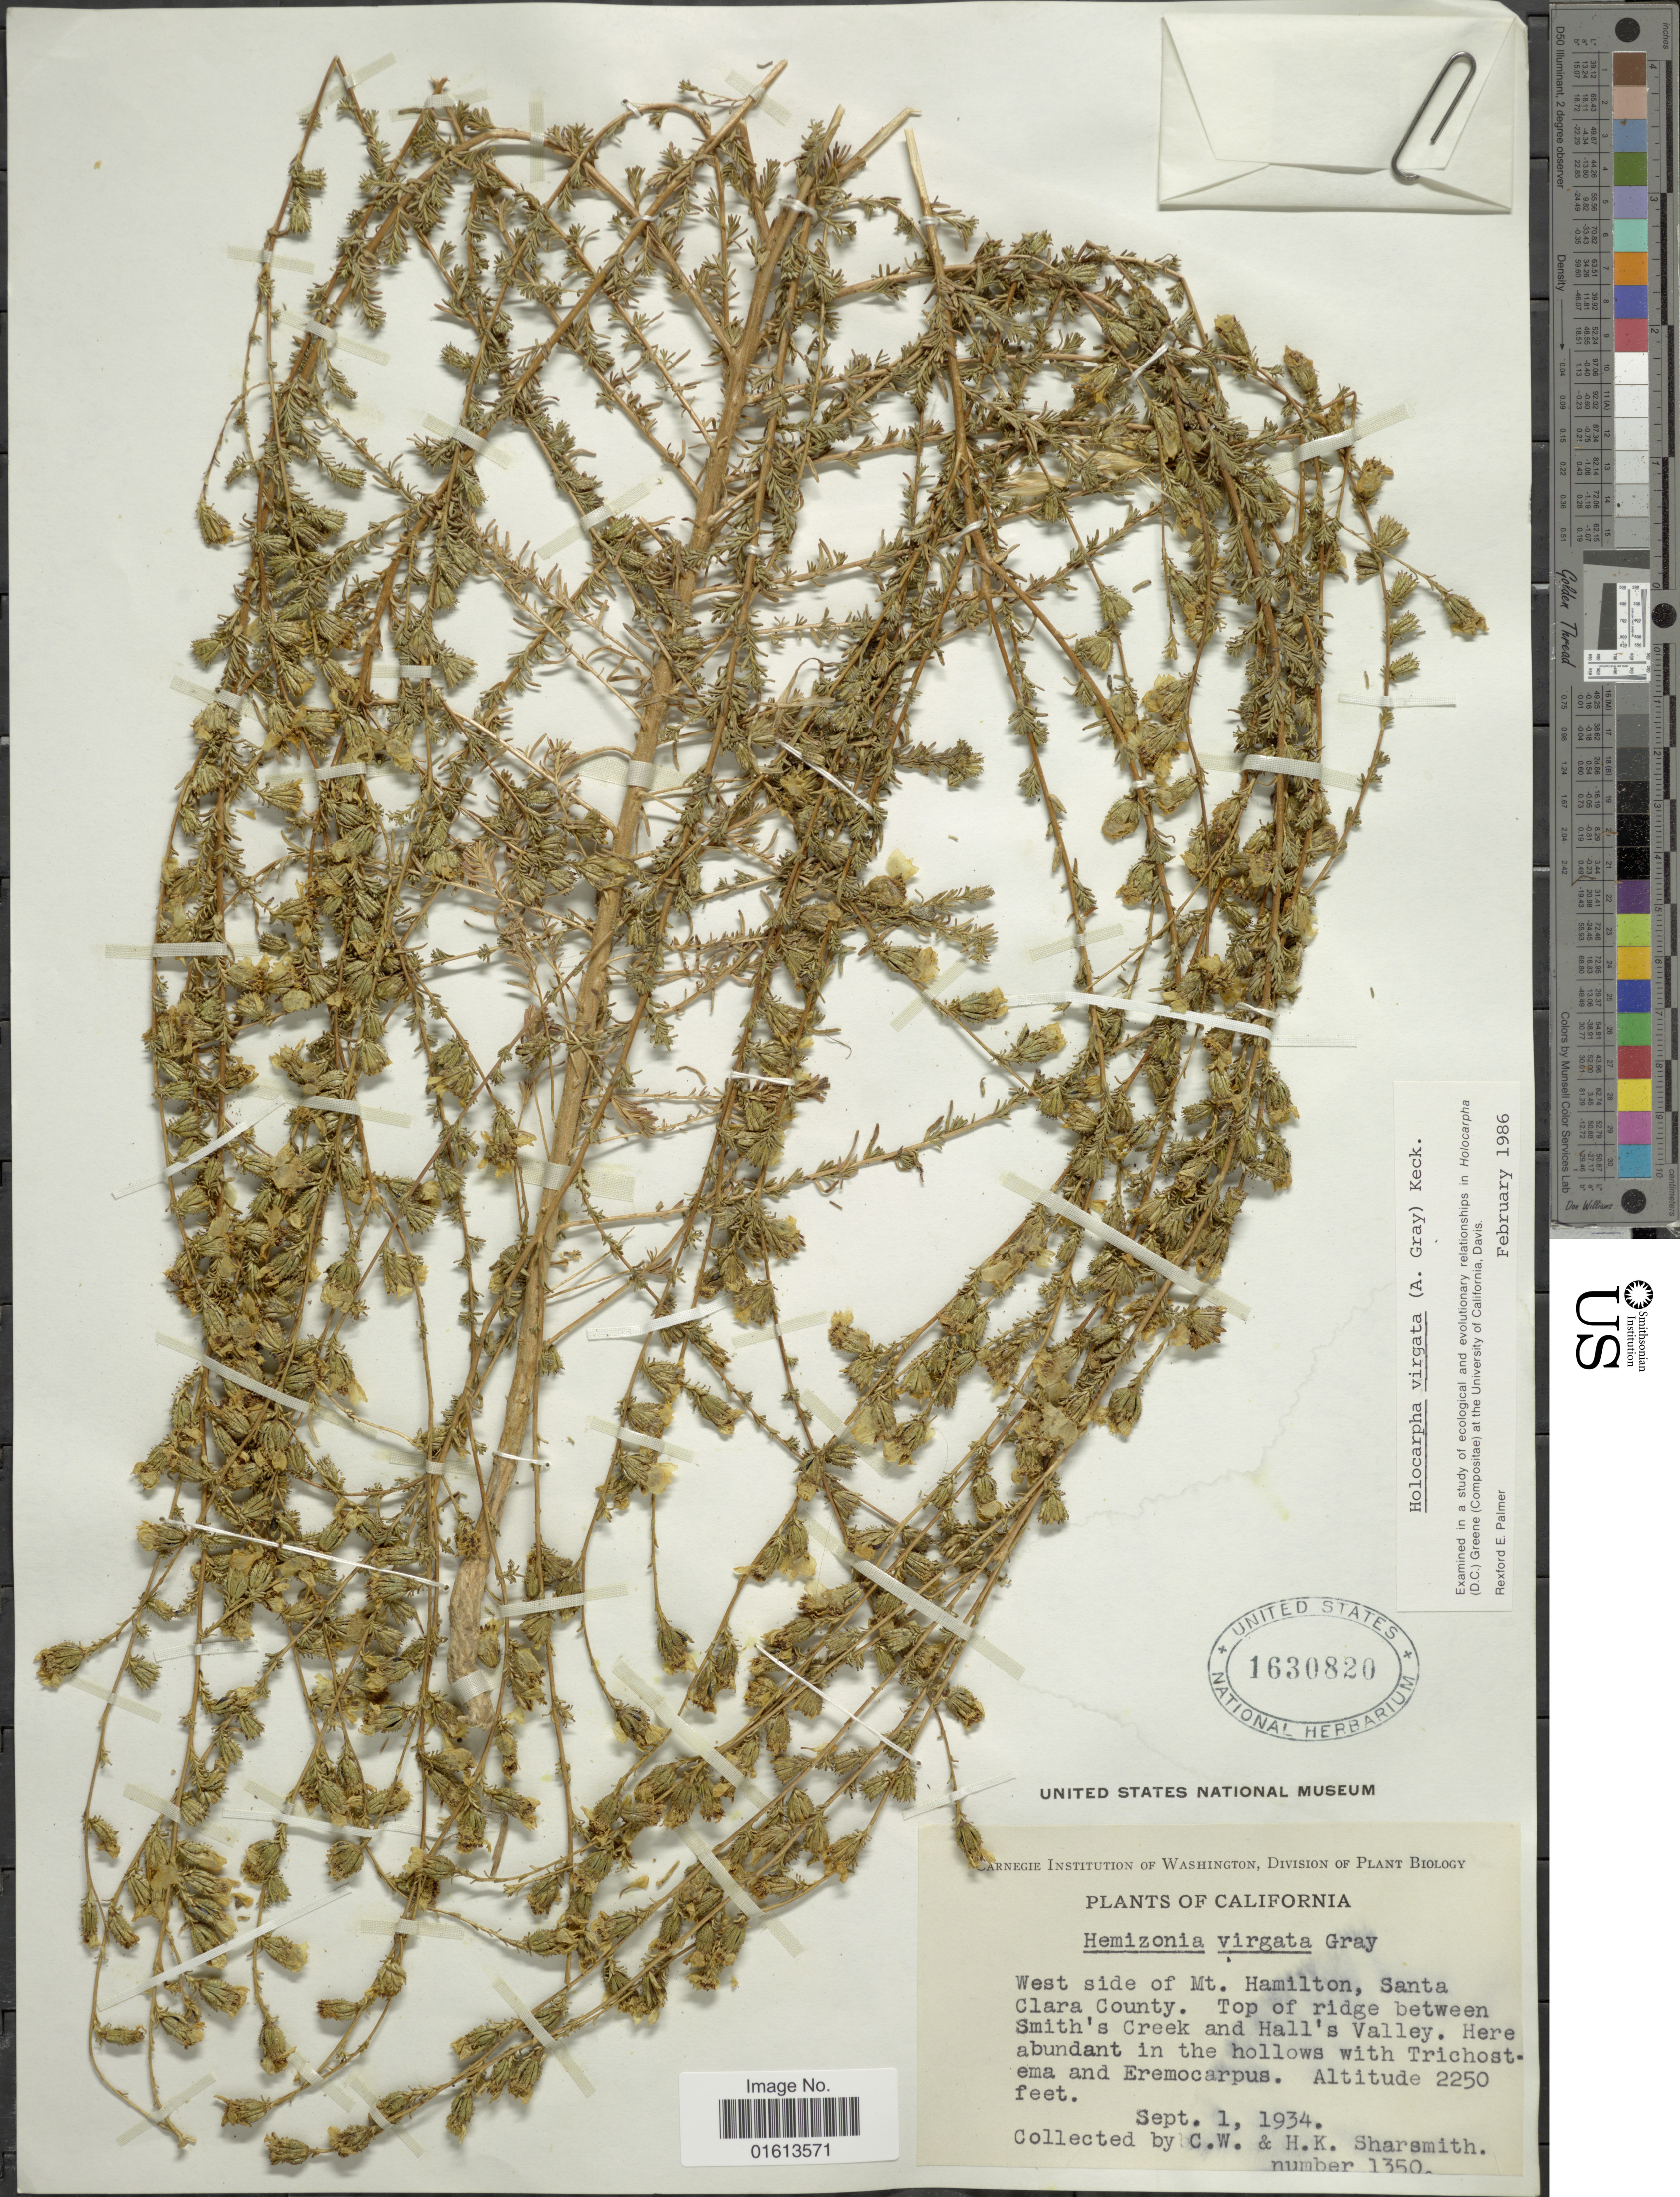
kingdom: Plantae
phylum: Tracheophyta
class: Magnoliopsida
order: Asterales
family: Asteraceae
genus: Holocarpha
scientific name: Holocarpha virgata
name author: (A. Gray) D.D. Keck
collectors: C. Sharsmith & H. Sharsmith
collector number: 1350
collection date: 1934-09-01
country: United States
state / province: California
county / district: Santa Clara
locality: California.. West side of Mt. Hamiilton, Santa Clara County. Top of ridge between Smith's Creek and Hall's Valley.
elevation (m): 686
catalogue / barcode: US 1630820